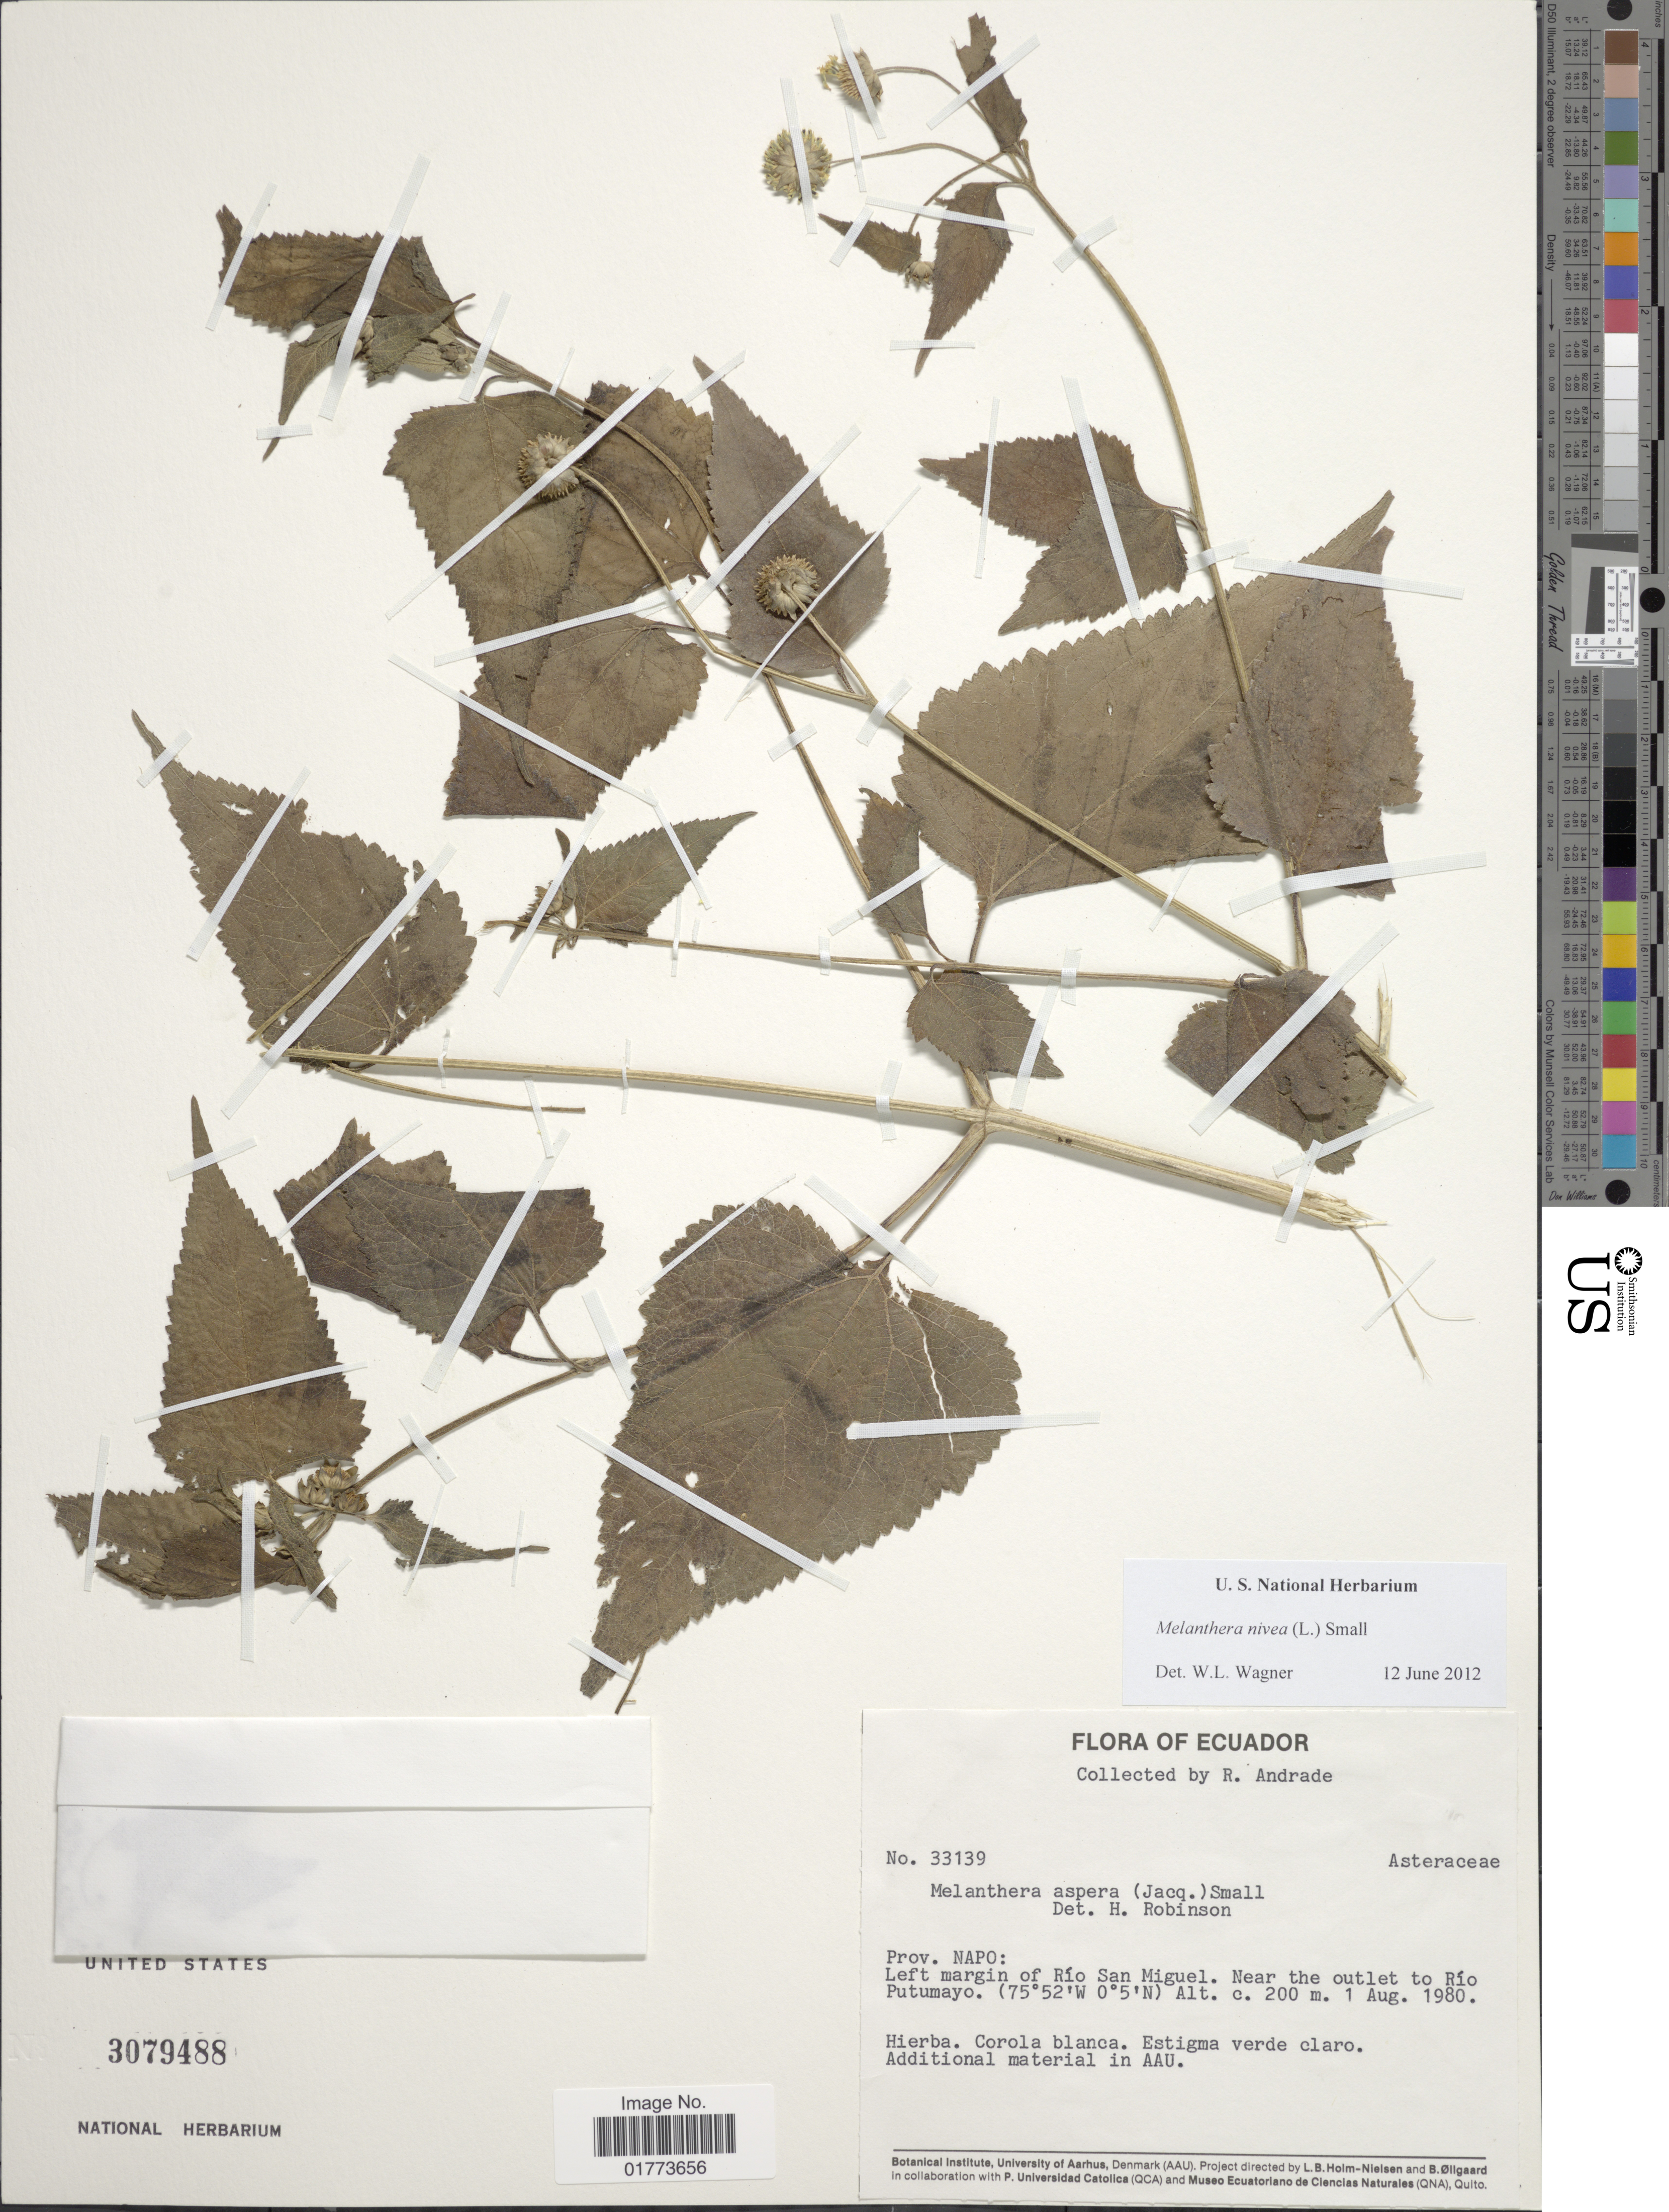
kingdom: Plantae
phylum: Tracheophyta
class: Magnoliopsida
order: Asterales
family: Asteraceae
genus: Melanthera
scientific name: Melanthera nivea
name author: (L.) Small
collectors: R. Andrade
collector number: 33139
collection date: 1980-08-01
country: Ecuador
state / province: Napo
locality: Prov. Napo: Left margin of Rio San Miguel. Near the outlet to Rio Putumayo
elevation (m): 200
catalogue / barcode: US 3079488